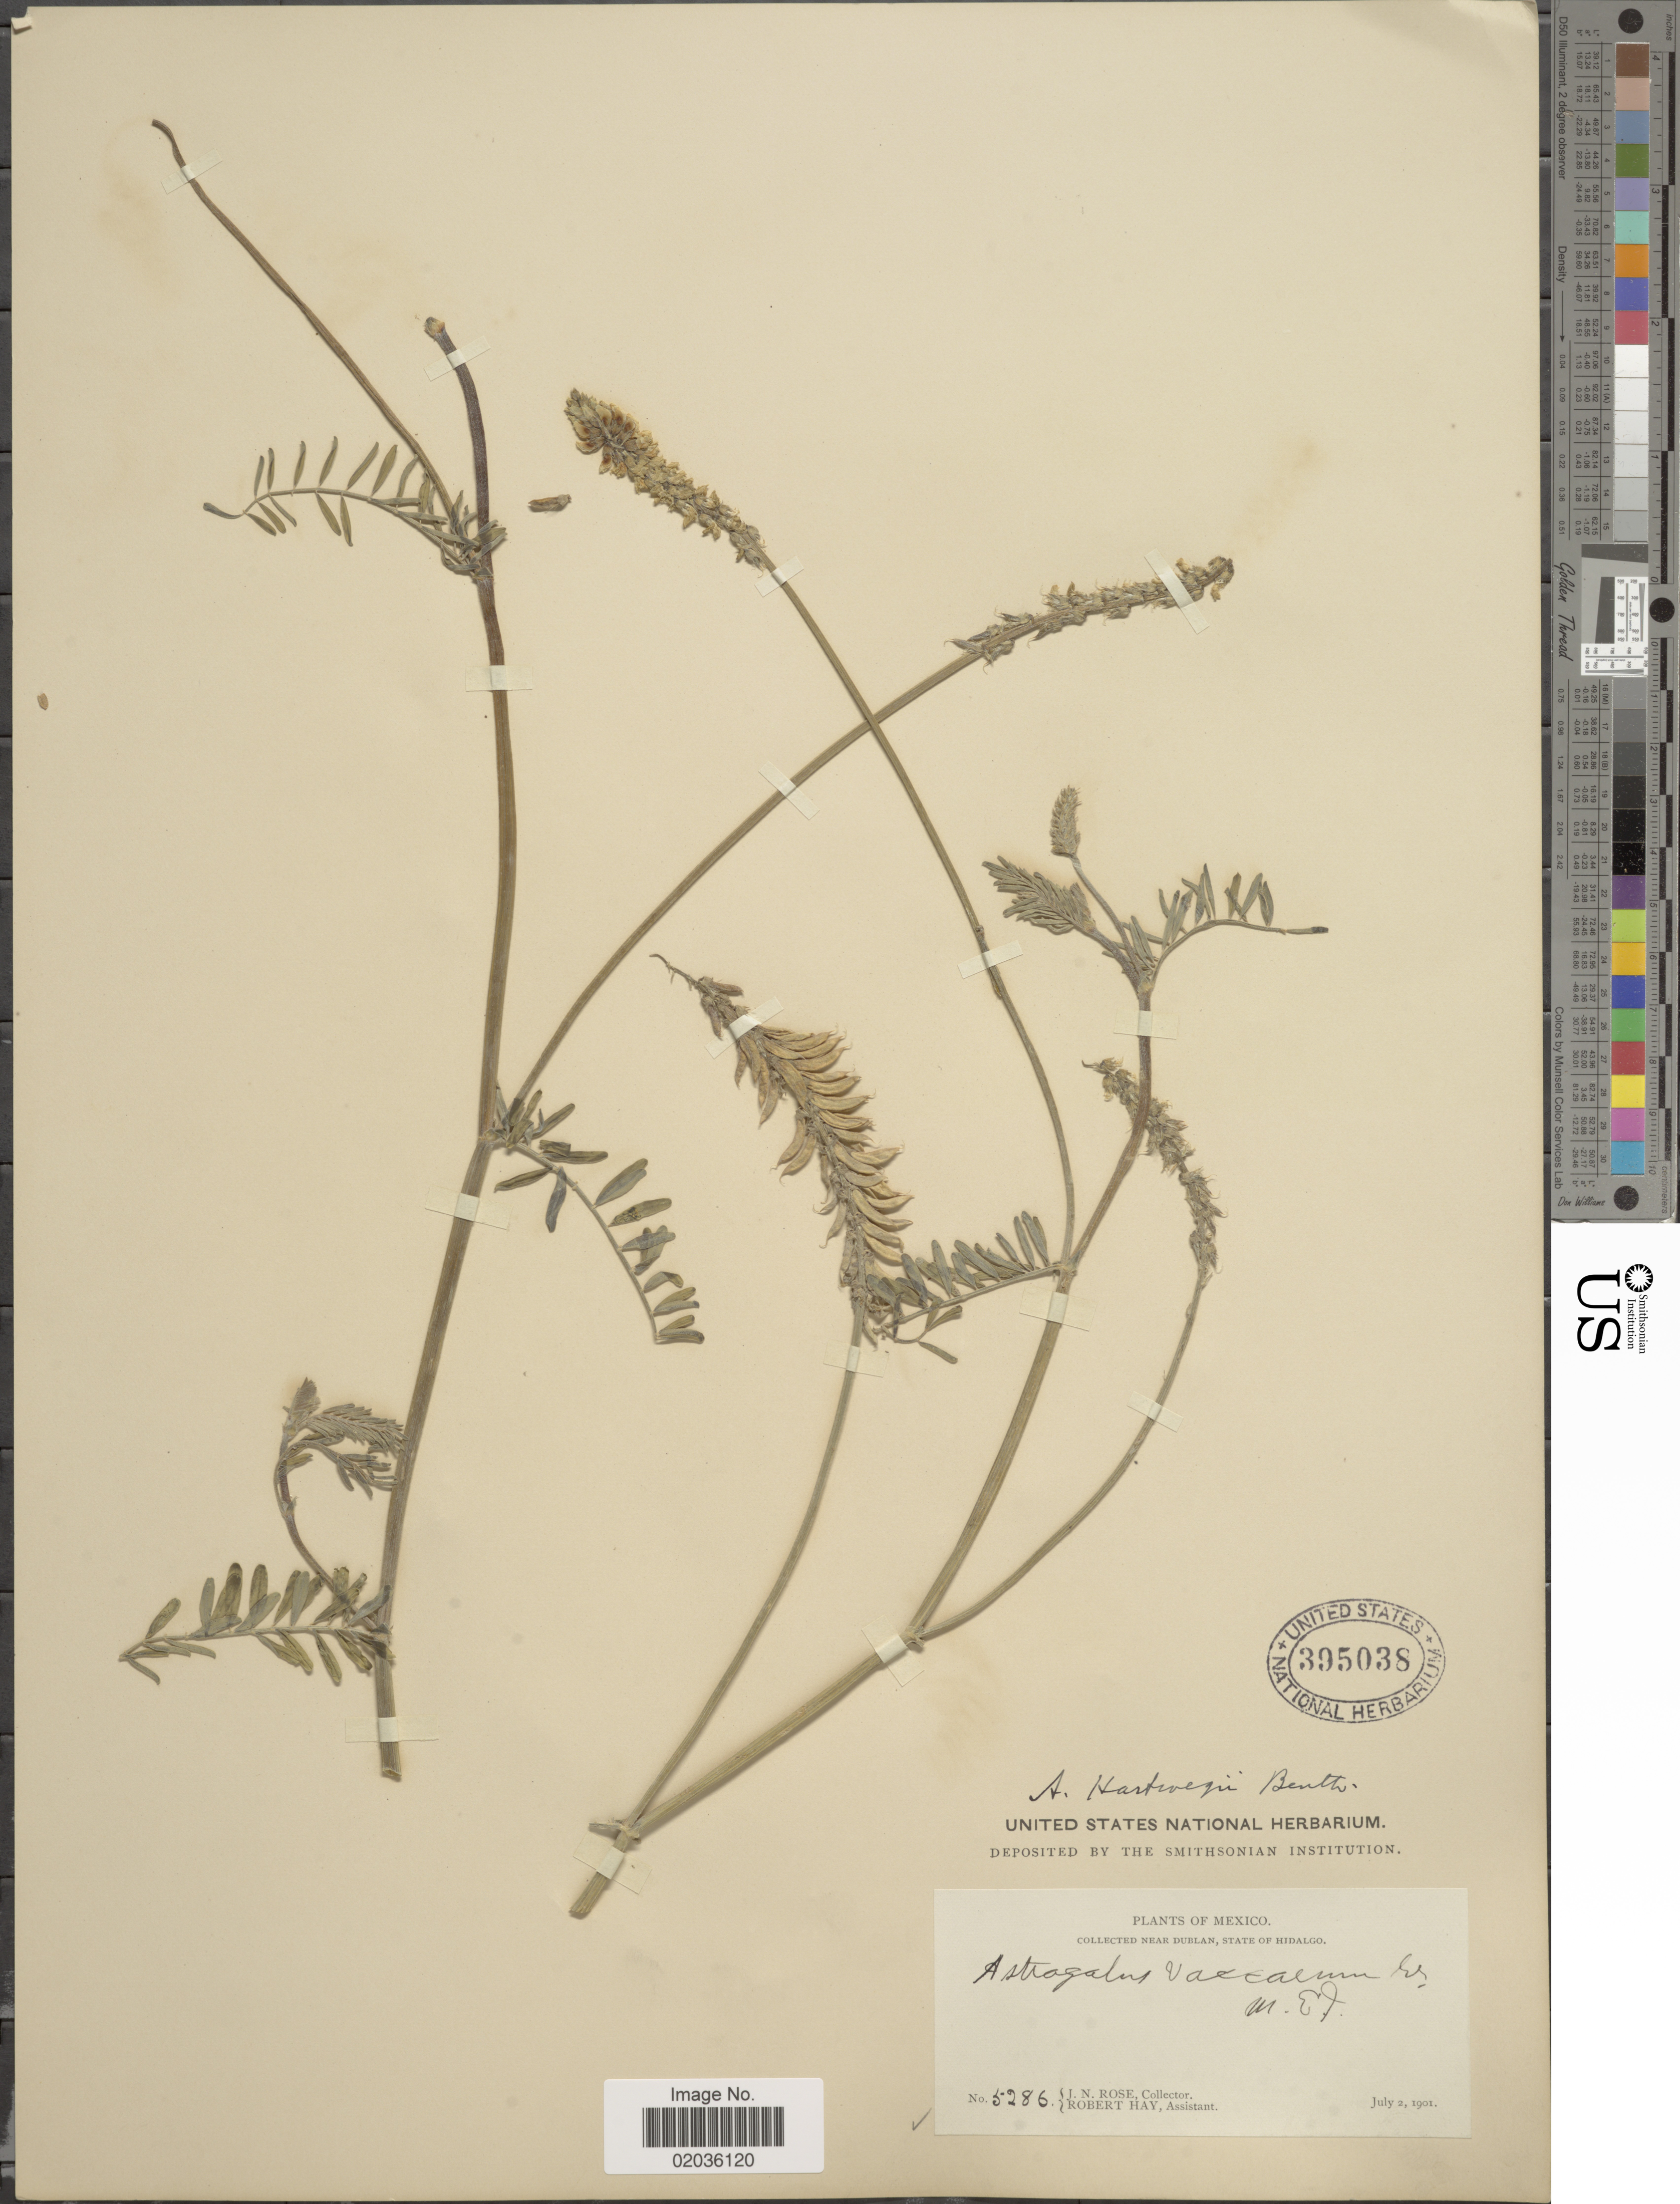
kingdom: Plantae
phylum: Tracheophyta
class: Magnoliopsida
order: Fabales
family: Fabaceae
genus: Astragalus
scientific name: Astragalus hartwegii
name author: Benth.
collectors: J. N. Rose & R. Hay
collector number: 5286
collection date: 1901-07-02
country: Mexico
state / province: Hidalgo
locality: Near Dublan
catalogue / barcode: US 395038